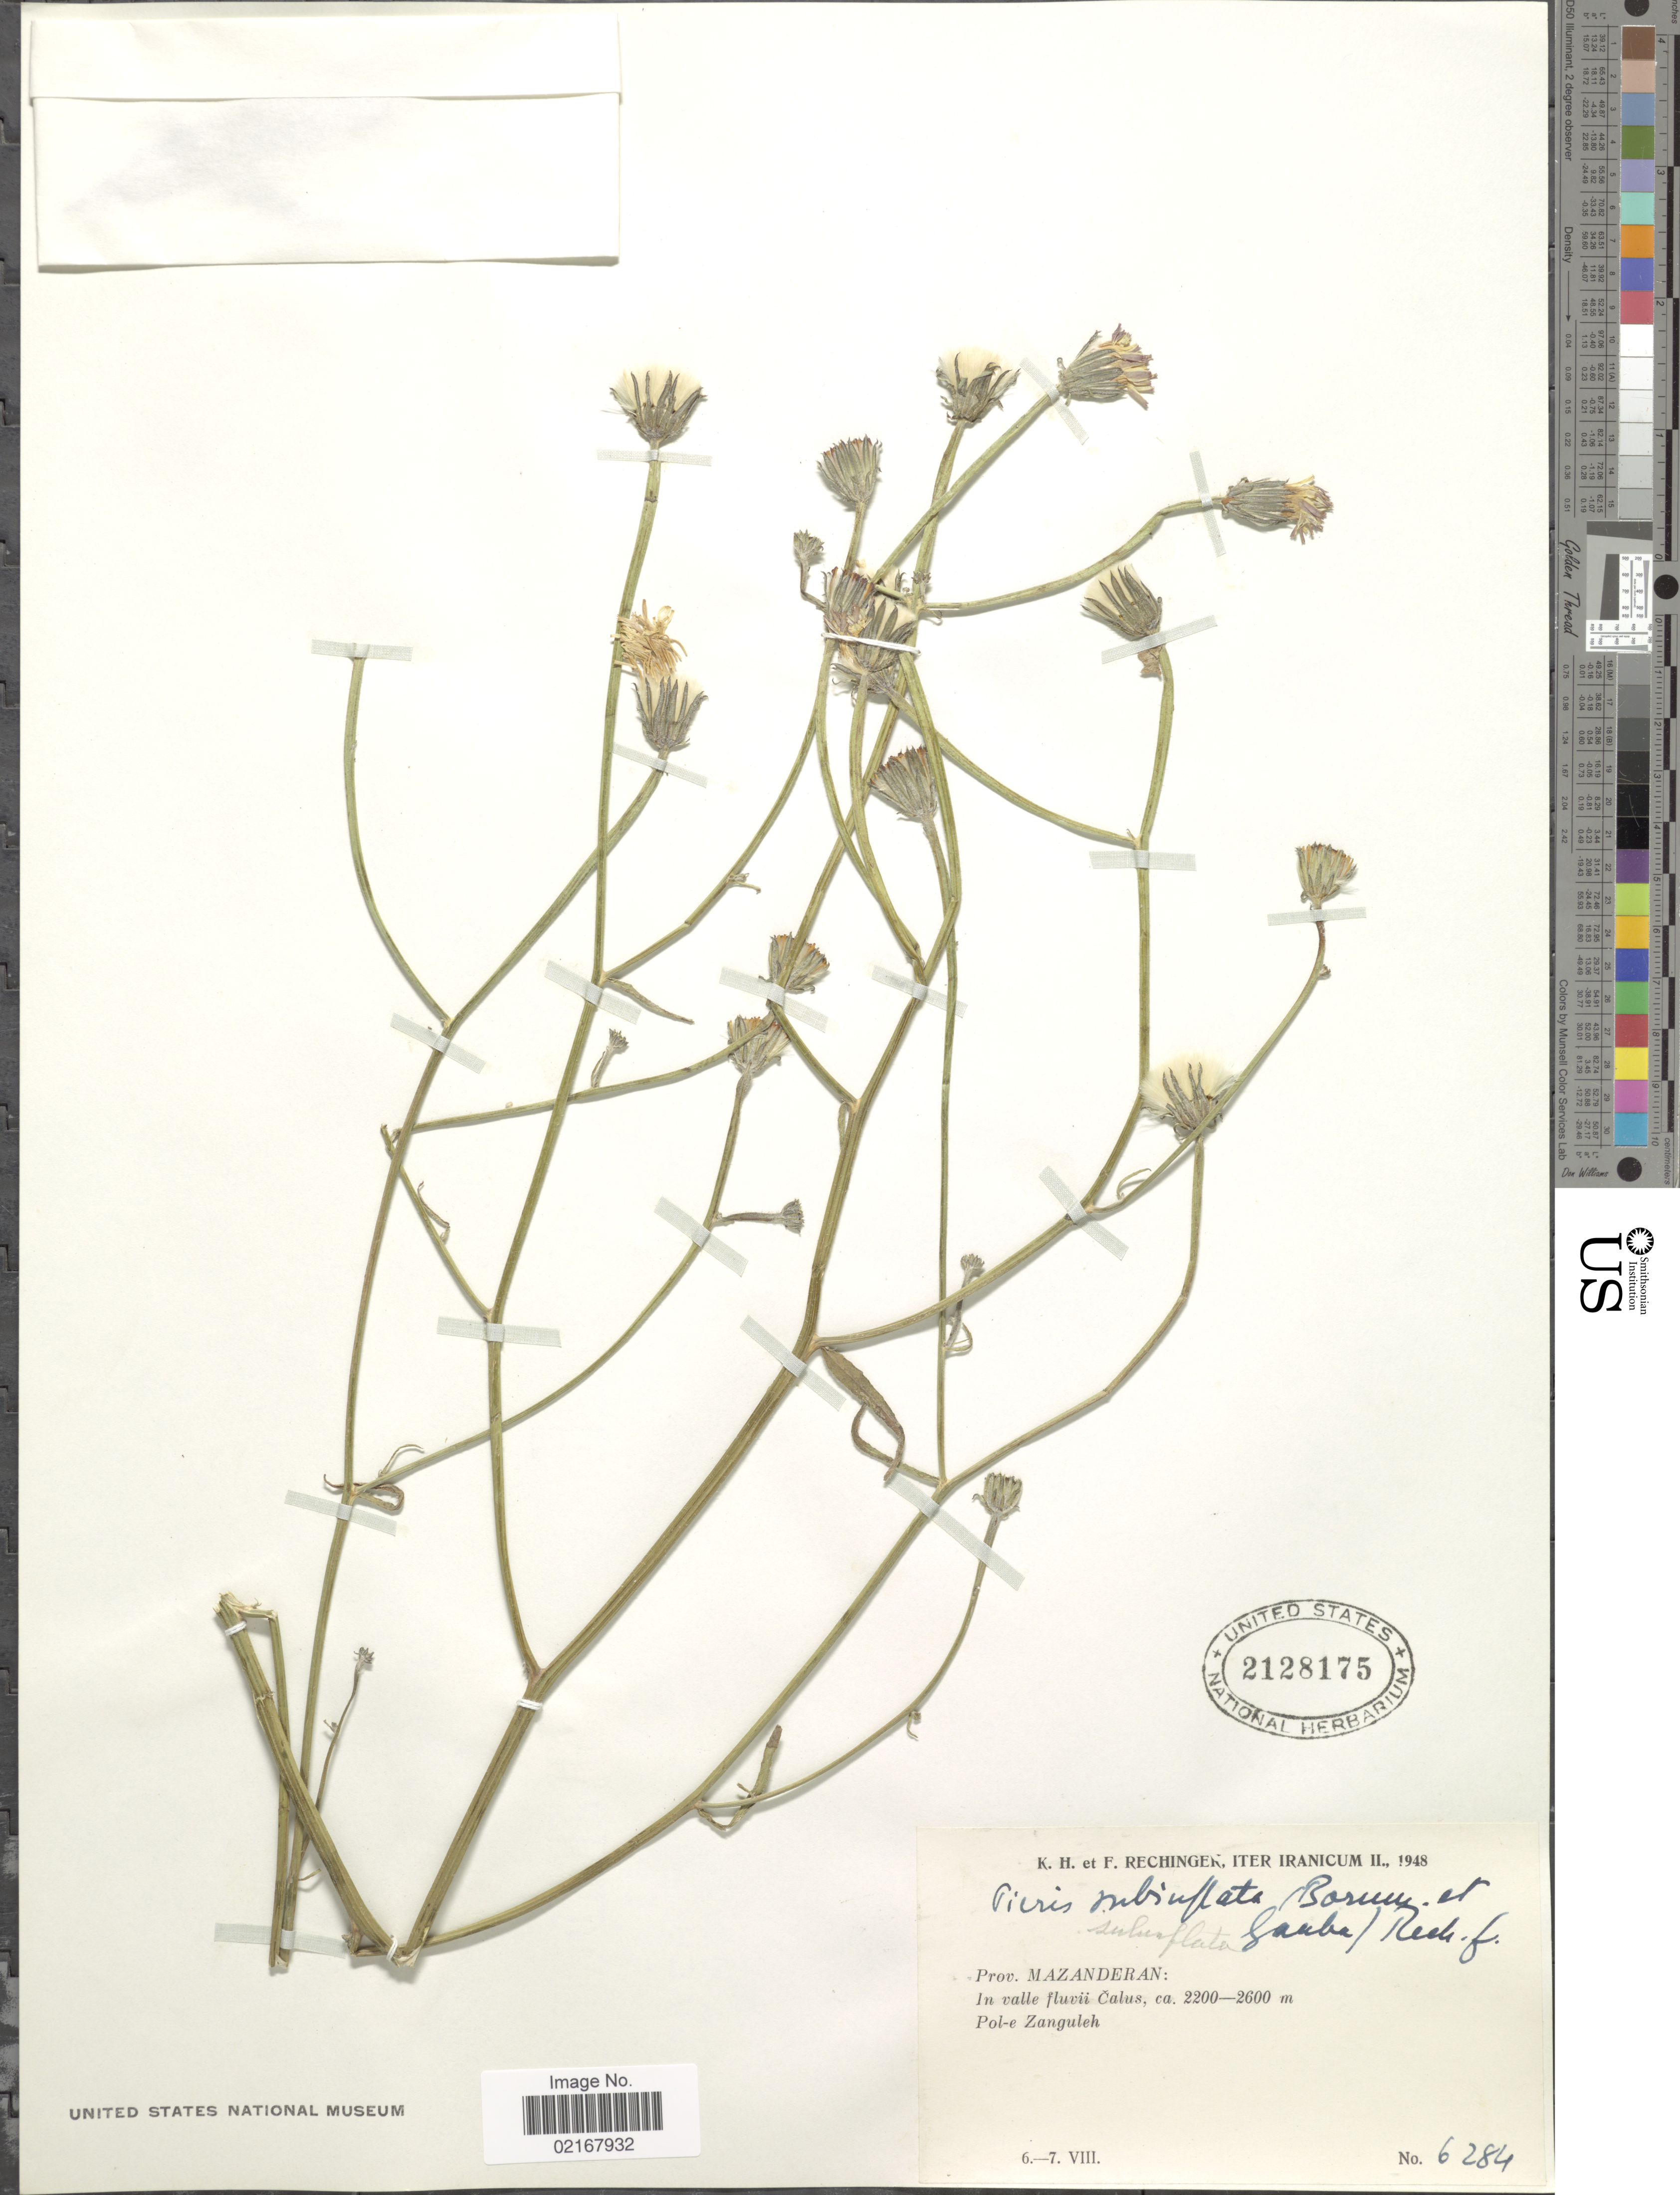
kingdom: Plantae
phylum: Tracheophyta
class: Magnoliopsida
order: Asterales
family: Asteraceae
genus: Picris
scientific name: Picris strigosa subsp. strigosa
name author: M. Bieb.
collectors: K. H. Rechinger & F. Rechinger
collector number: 6284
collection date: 1948-08-06/1948-08-07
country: Iran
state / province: Mazandaran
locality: In valle fluvii Calus, Pol-e Zanguleh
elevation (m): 2200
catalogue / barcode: US 2128175